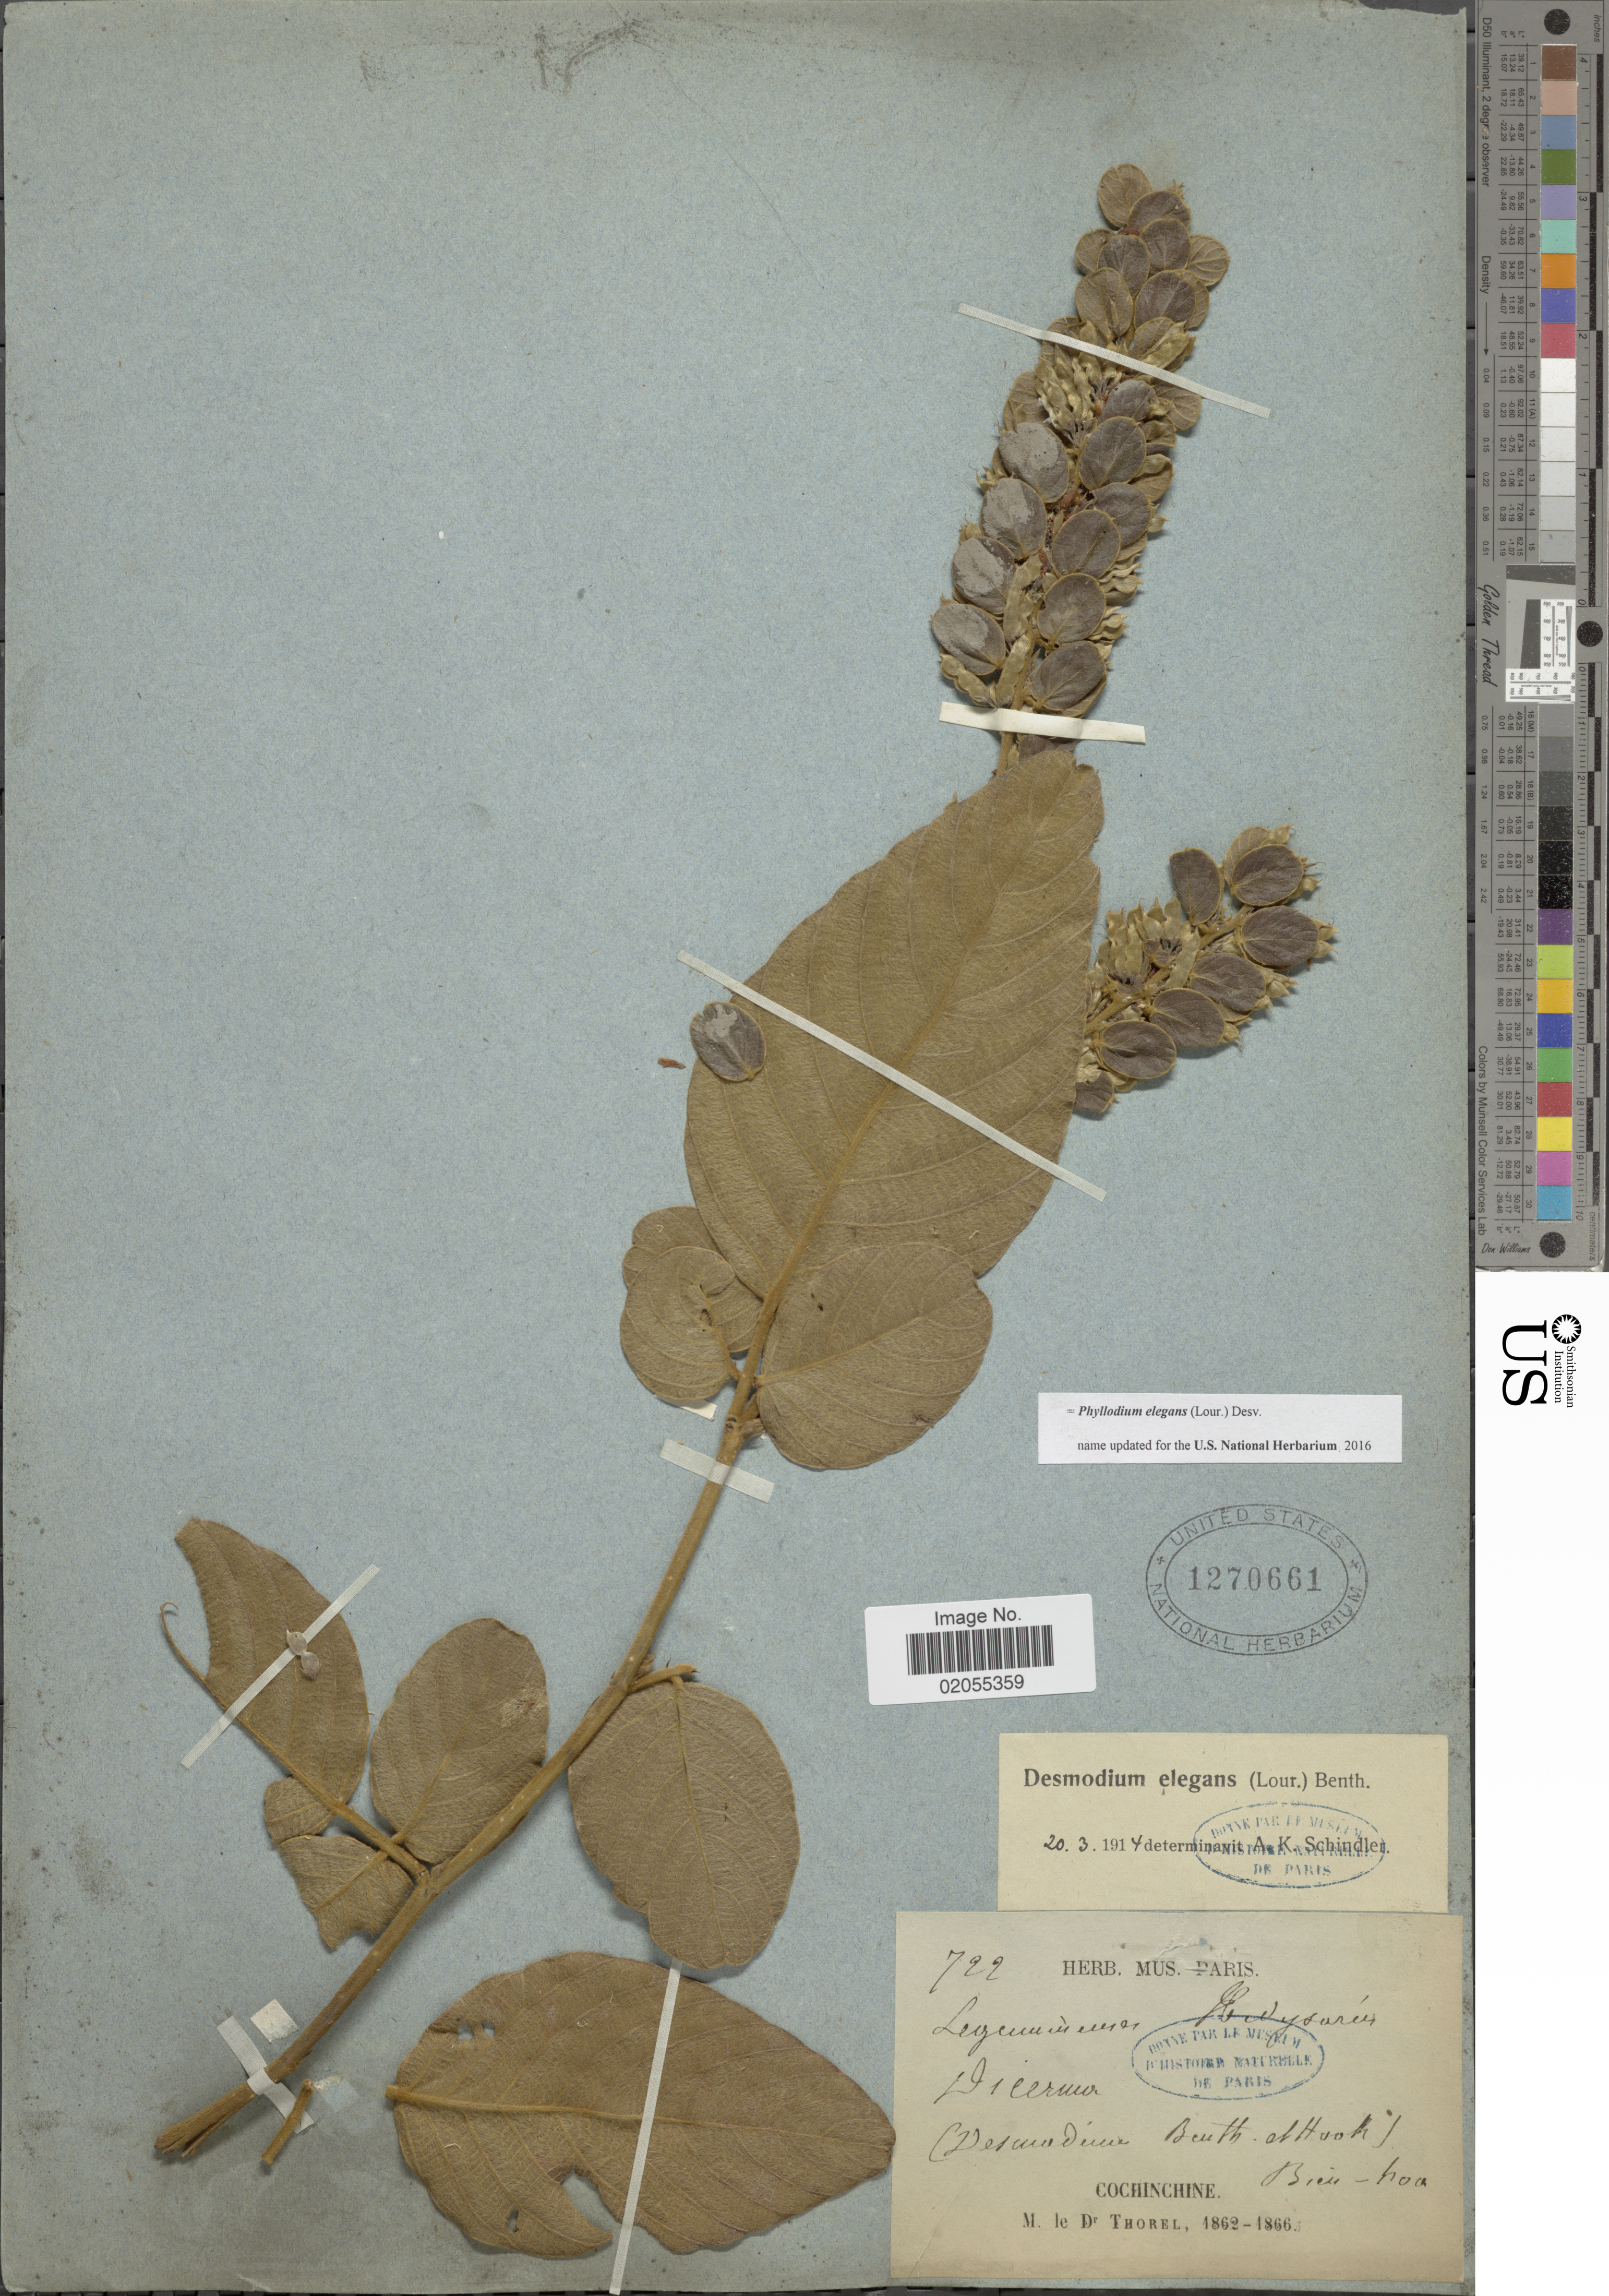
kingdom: Plantae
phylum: Tracheophyta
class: Magnoliopsida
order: Fabales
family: Fabaceae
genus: Phyllodium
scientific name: Phyllodium elegans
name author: (Lour.) Desv.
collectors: Thorel, M. "M. [=Monsieur] Thorel" DO NOT USE (error for C. Thorel)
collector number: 722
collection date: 1862/1866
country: Vietnam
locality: Cochinchine, Bieu-hou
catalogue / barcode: US 1270661